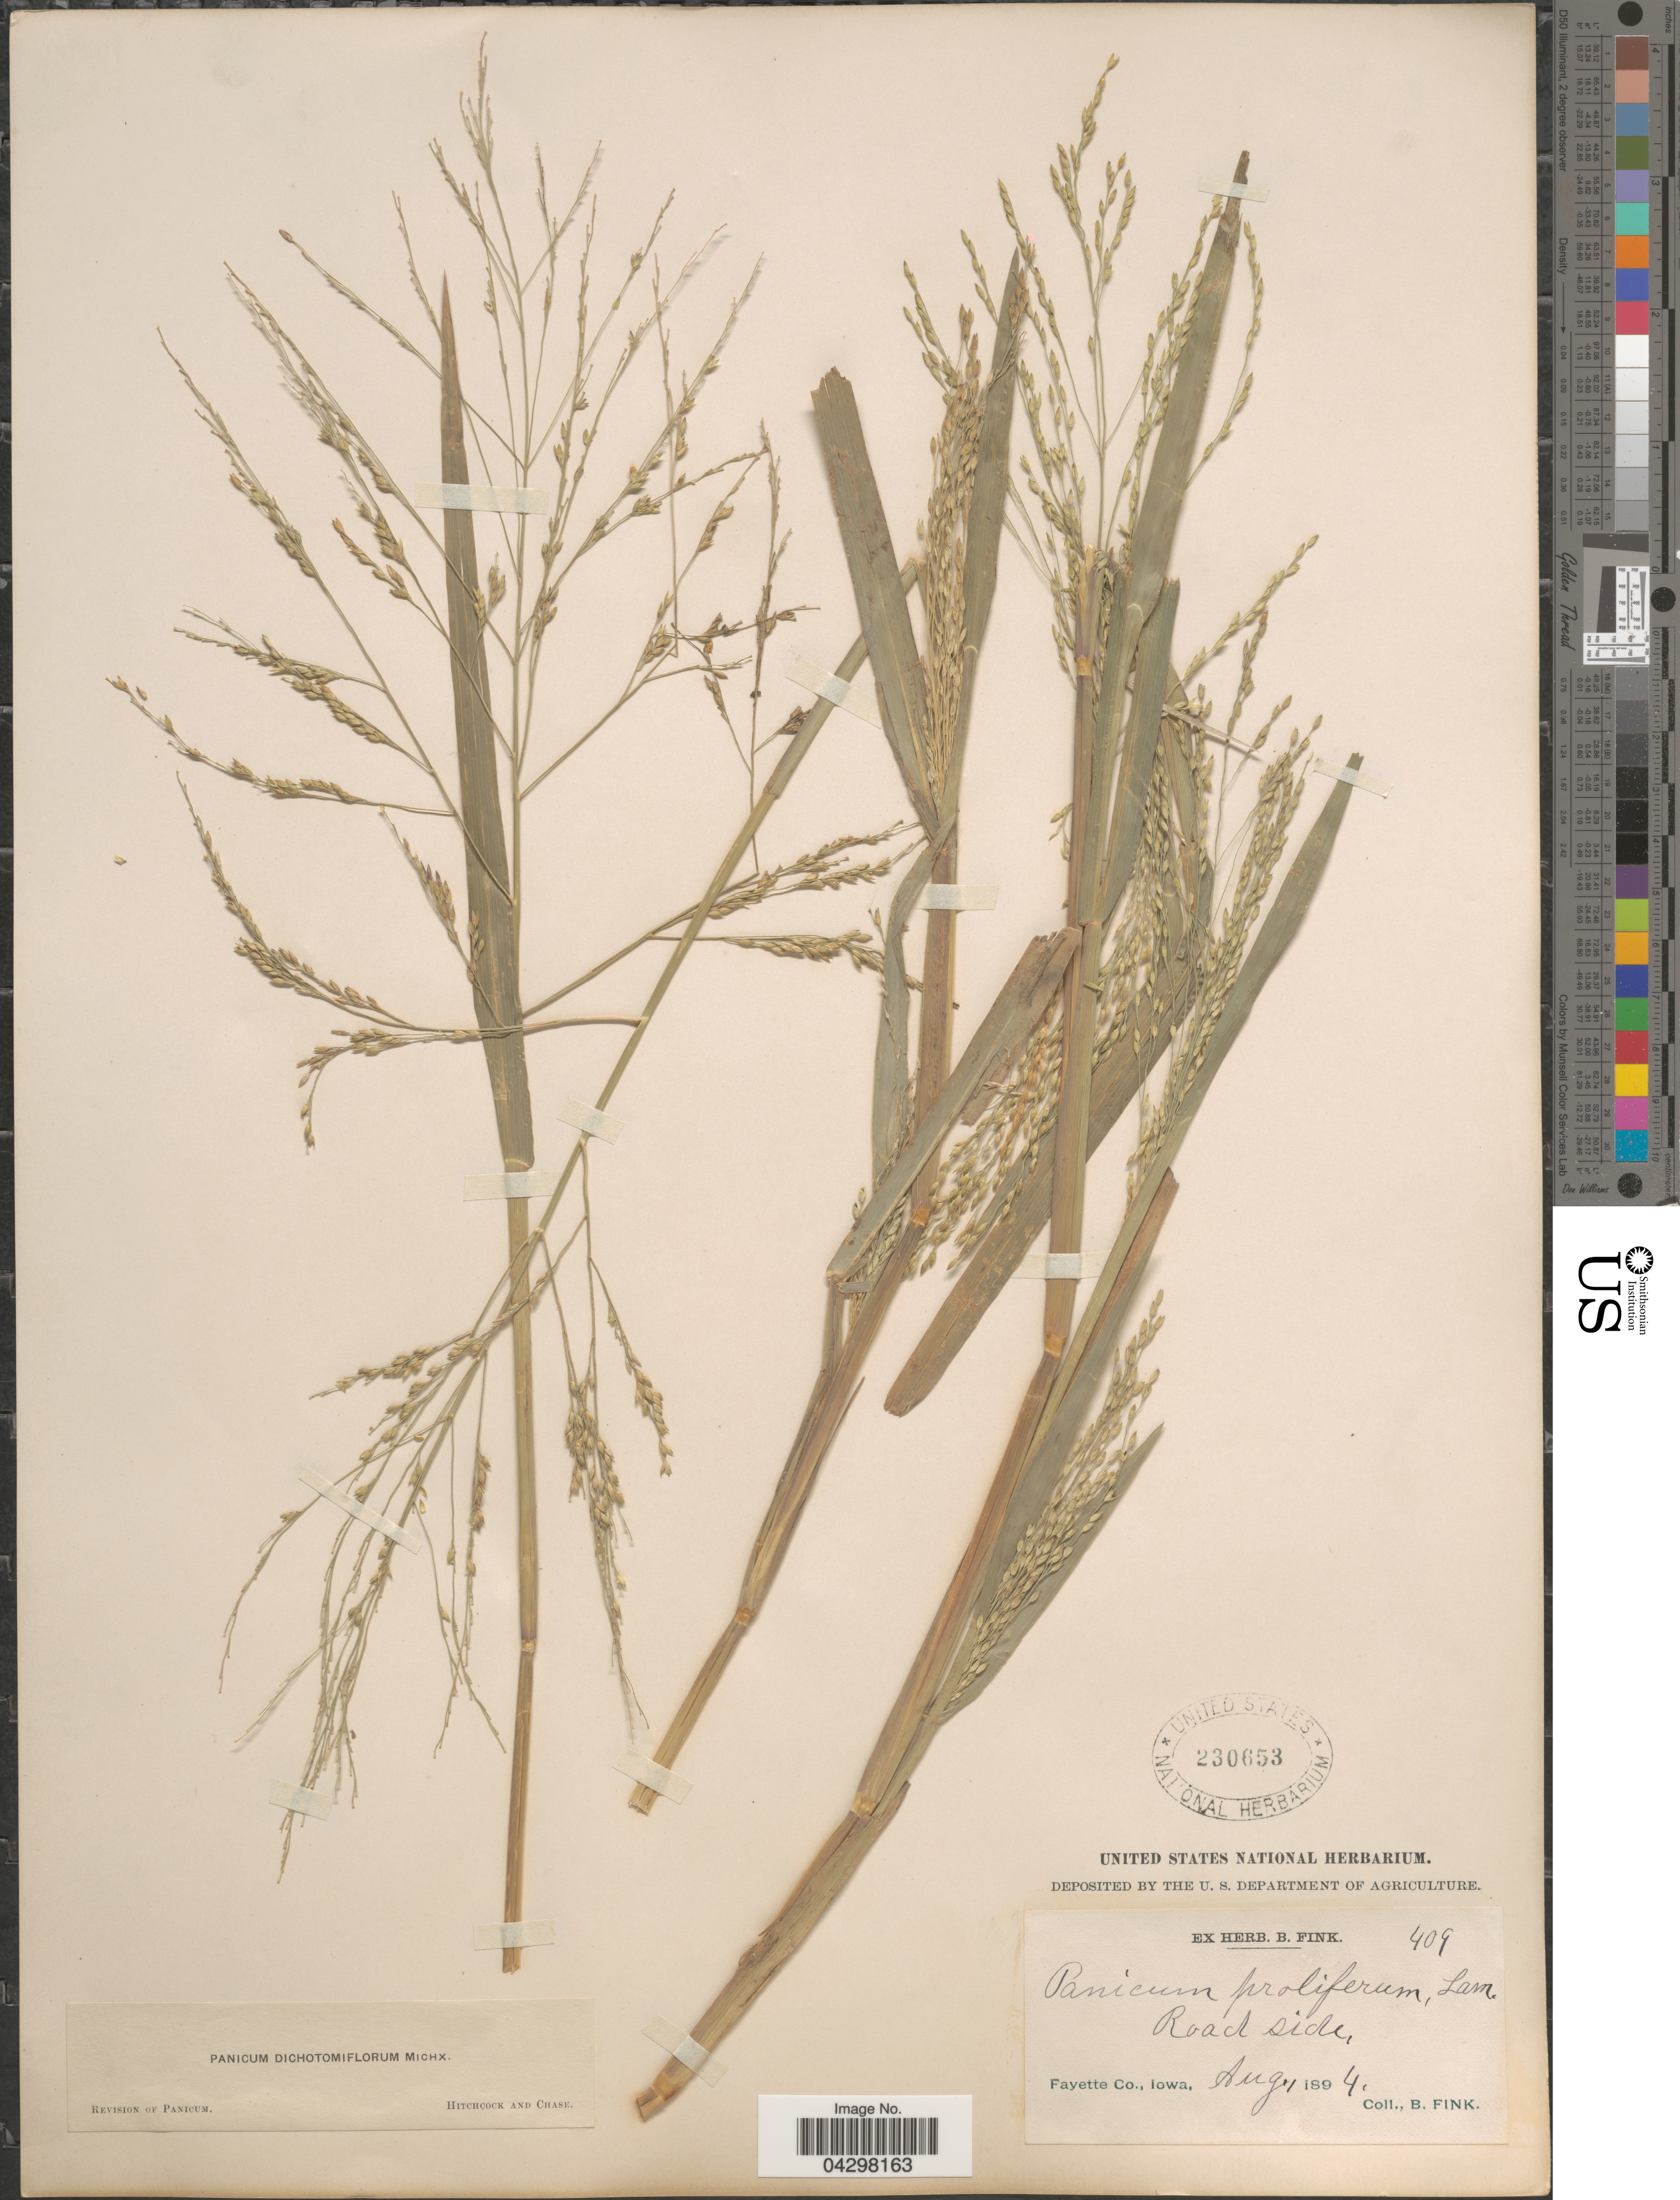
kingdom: Plantae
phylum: Tracheophyta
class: Liliopsida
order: Poales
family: Poaceae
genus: Panicum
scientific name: Panicum dichotomiflorum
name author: Michx.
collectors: B. Fink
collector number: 409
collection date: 1894-08-01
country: United States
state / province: Iowa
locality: Fayette Co.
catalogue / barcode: US 230653